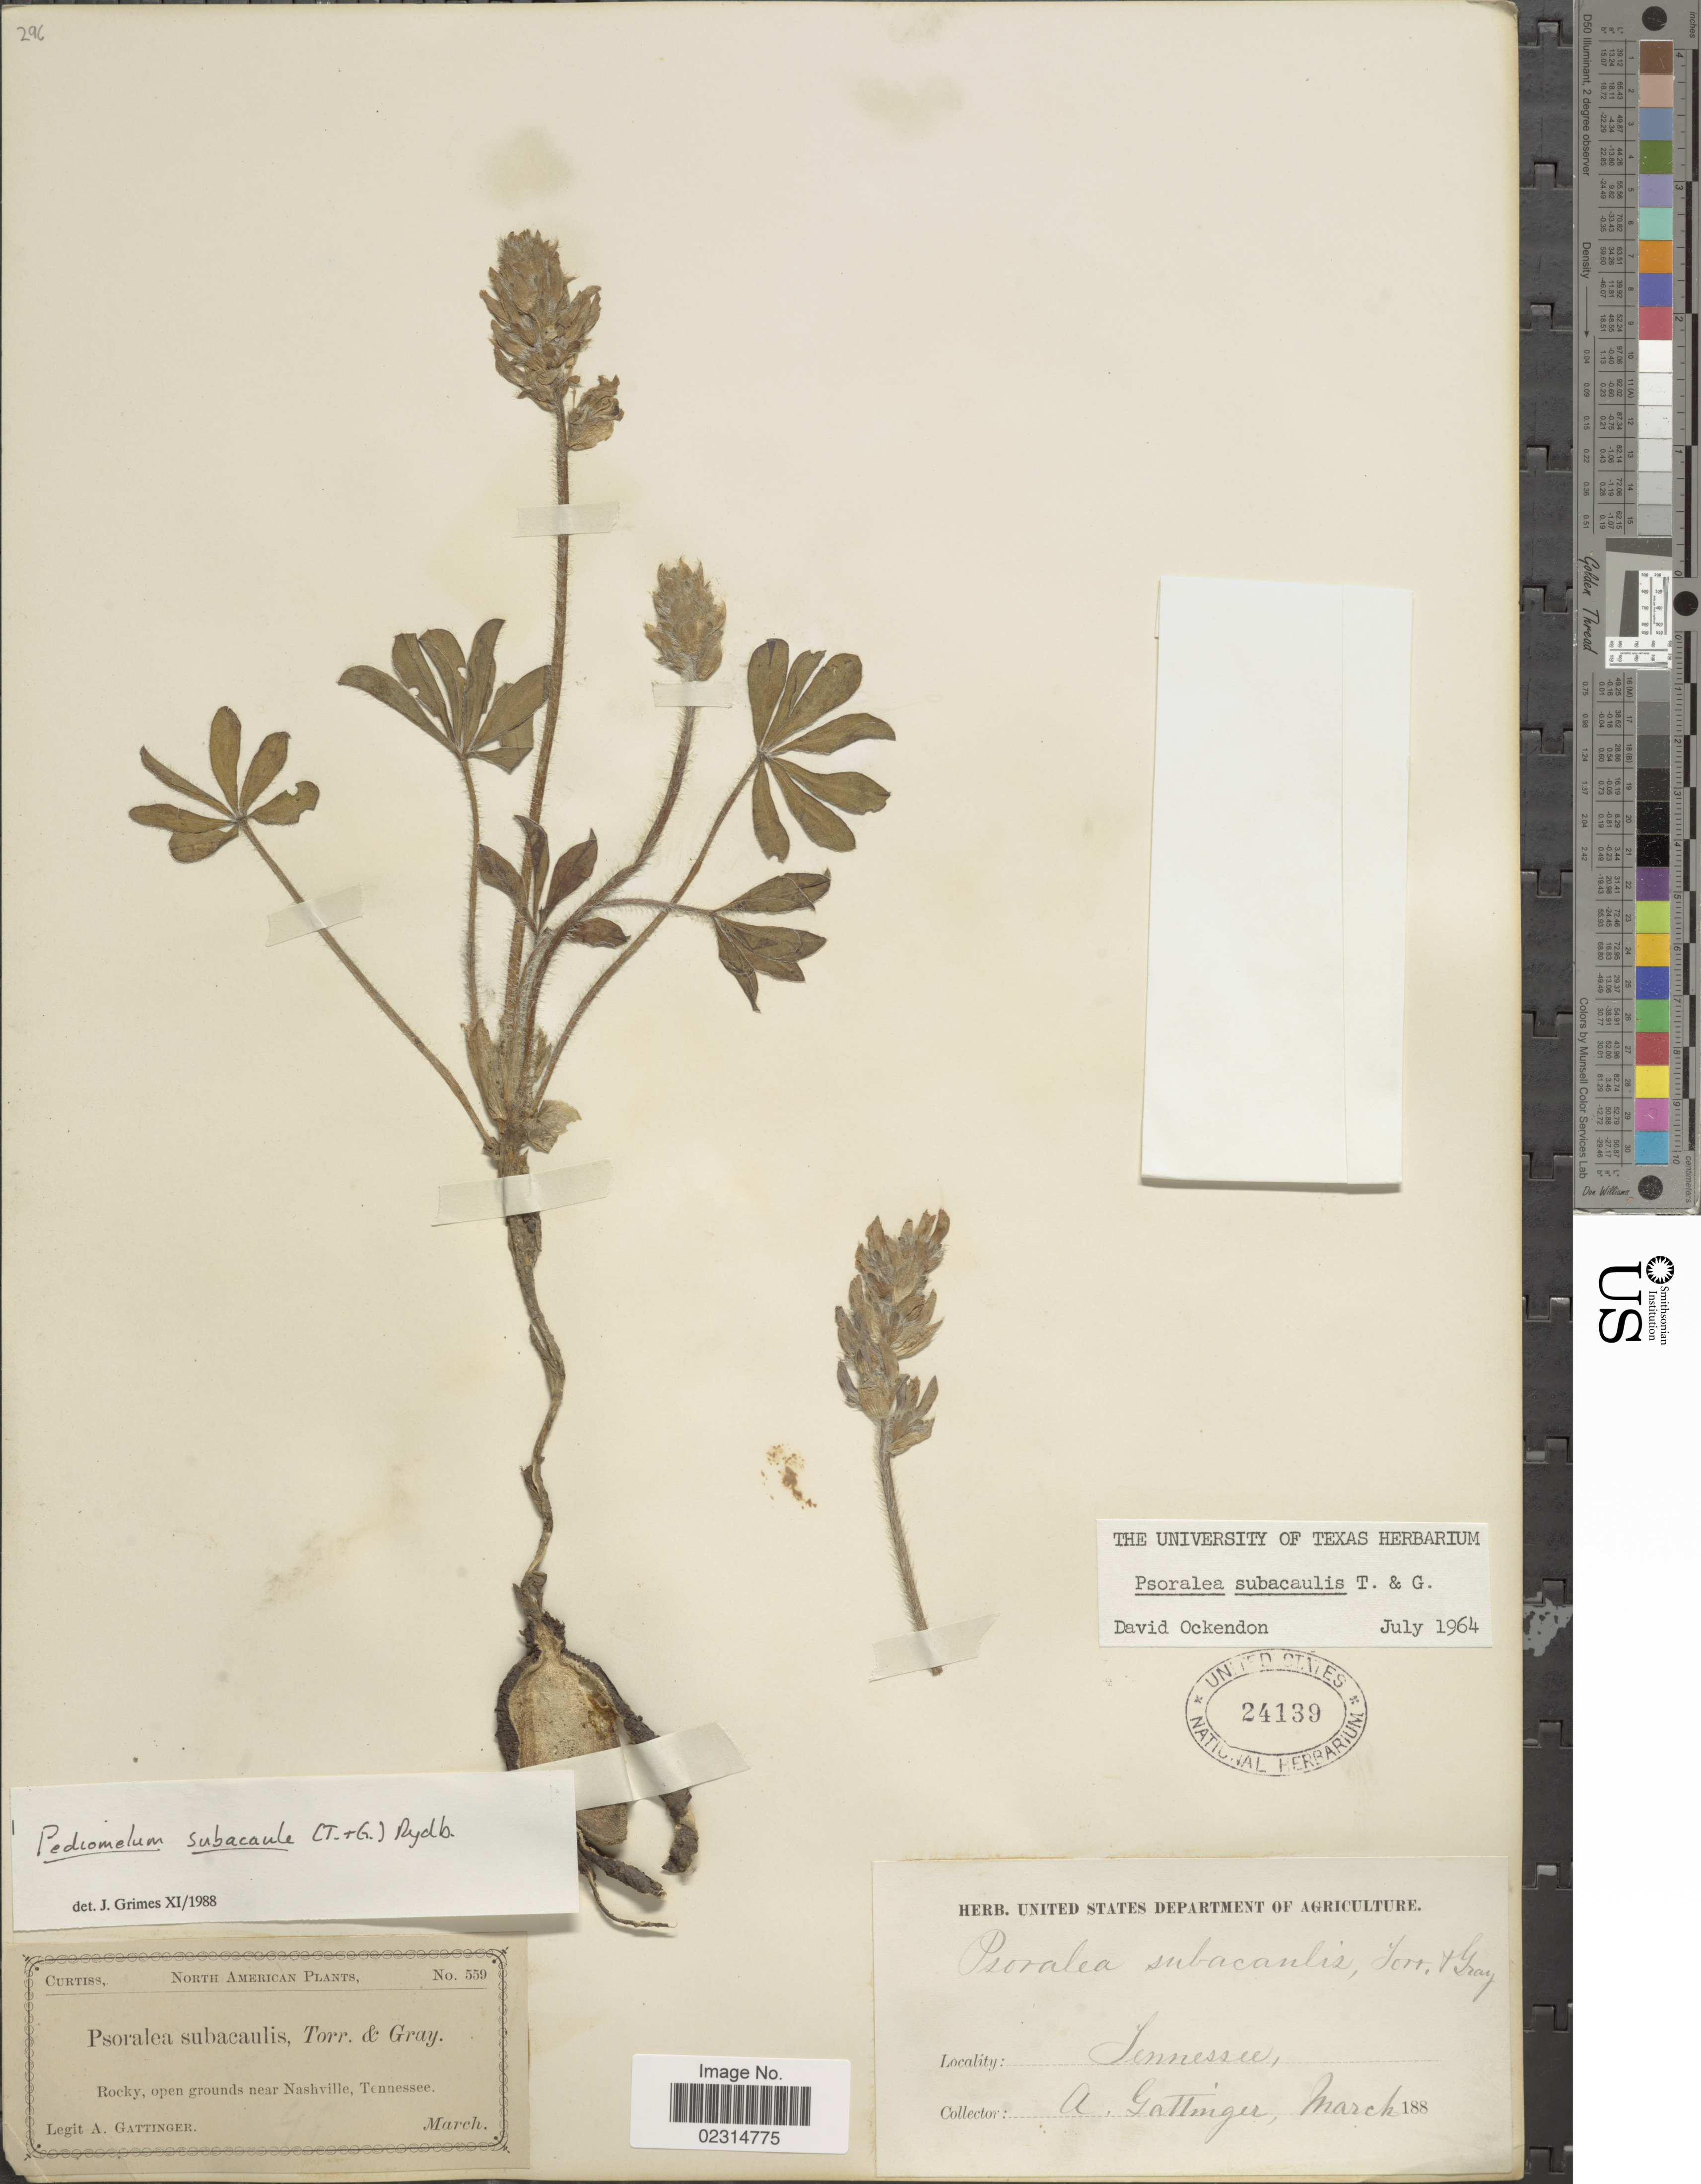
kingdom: Plantae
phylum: Tracheophyta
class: Magnoliopsida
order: Fabales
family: Fabaceae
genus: Pediomelum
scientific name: Pediomelum subacaule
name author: (Torr. & A. Gray) Rydb.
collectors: A. Gattinger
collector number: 559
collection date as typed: Transcribed d/m/y: /3/188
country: United States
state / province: Tennessee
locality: Rocky, open gounds near Nashville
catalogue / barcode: US 24139